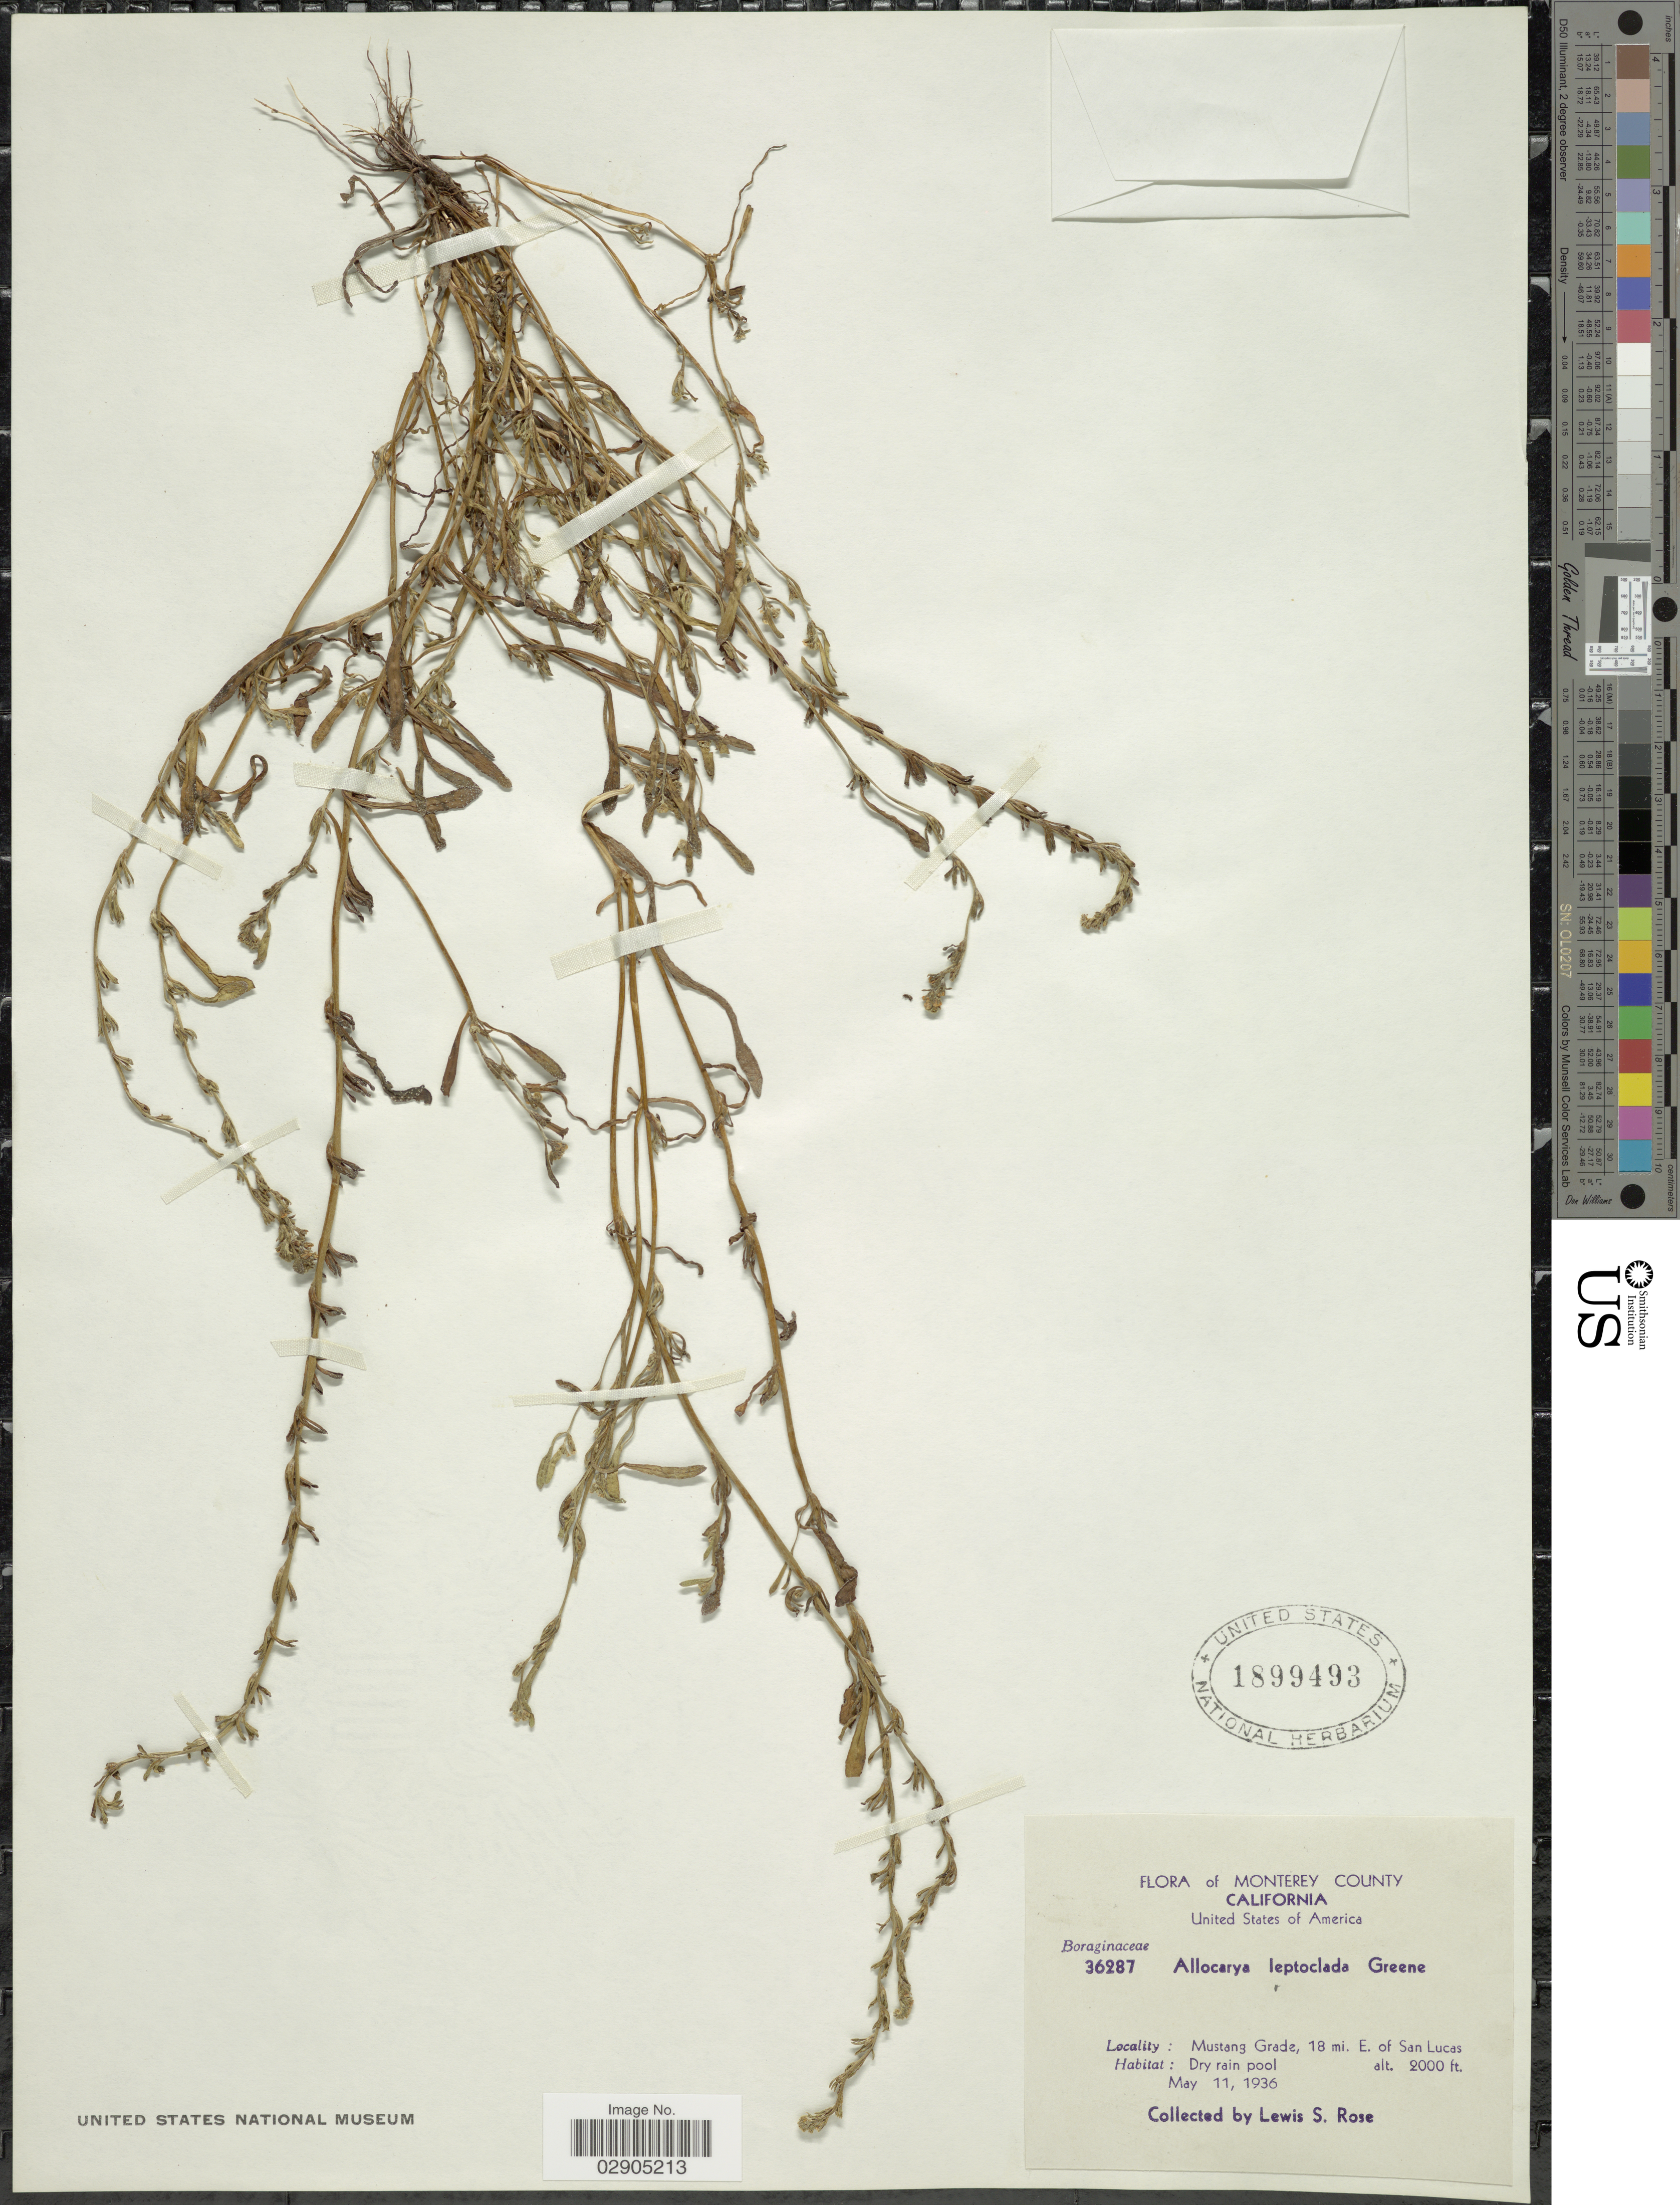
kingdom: Plantae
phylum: Tracheophyta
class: Magnoliopsida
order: Boraginales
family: Boraginaceae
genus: Allocarya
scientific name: Allocarya leptoclada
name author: Greene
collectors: L. S. Rose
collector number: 36287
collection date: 1936-05-11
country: United States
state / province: California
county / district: Monterey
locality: Monterey County. Mustang Grade, 18 mi. E. of San Lucas.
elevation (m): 610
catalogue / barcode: US 1899493